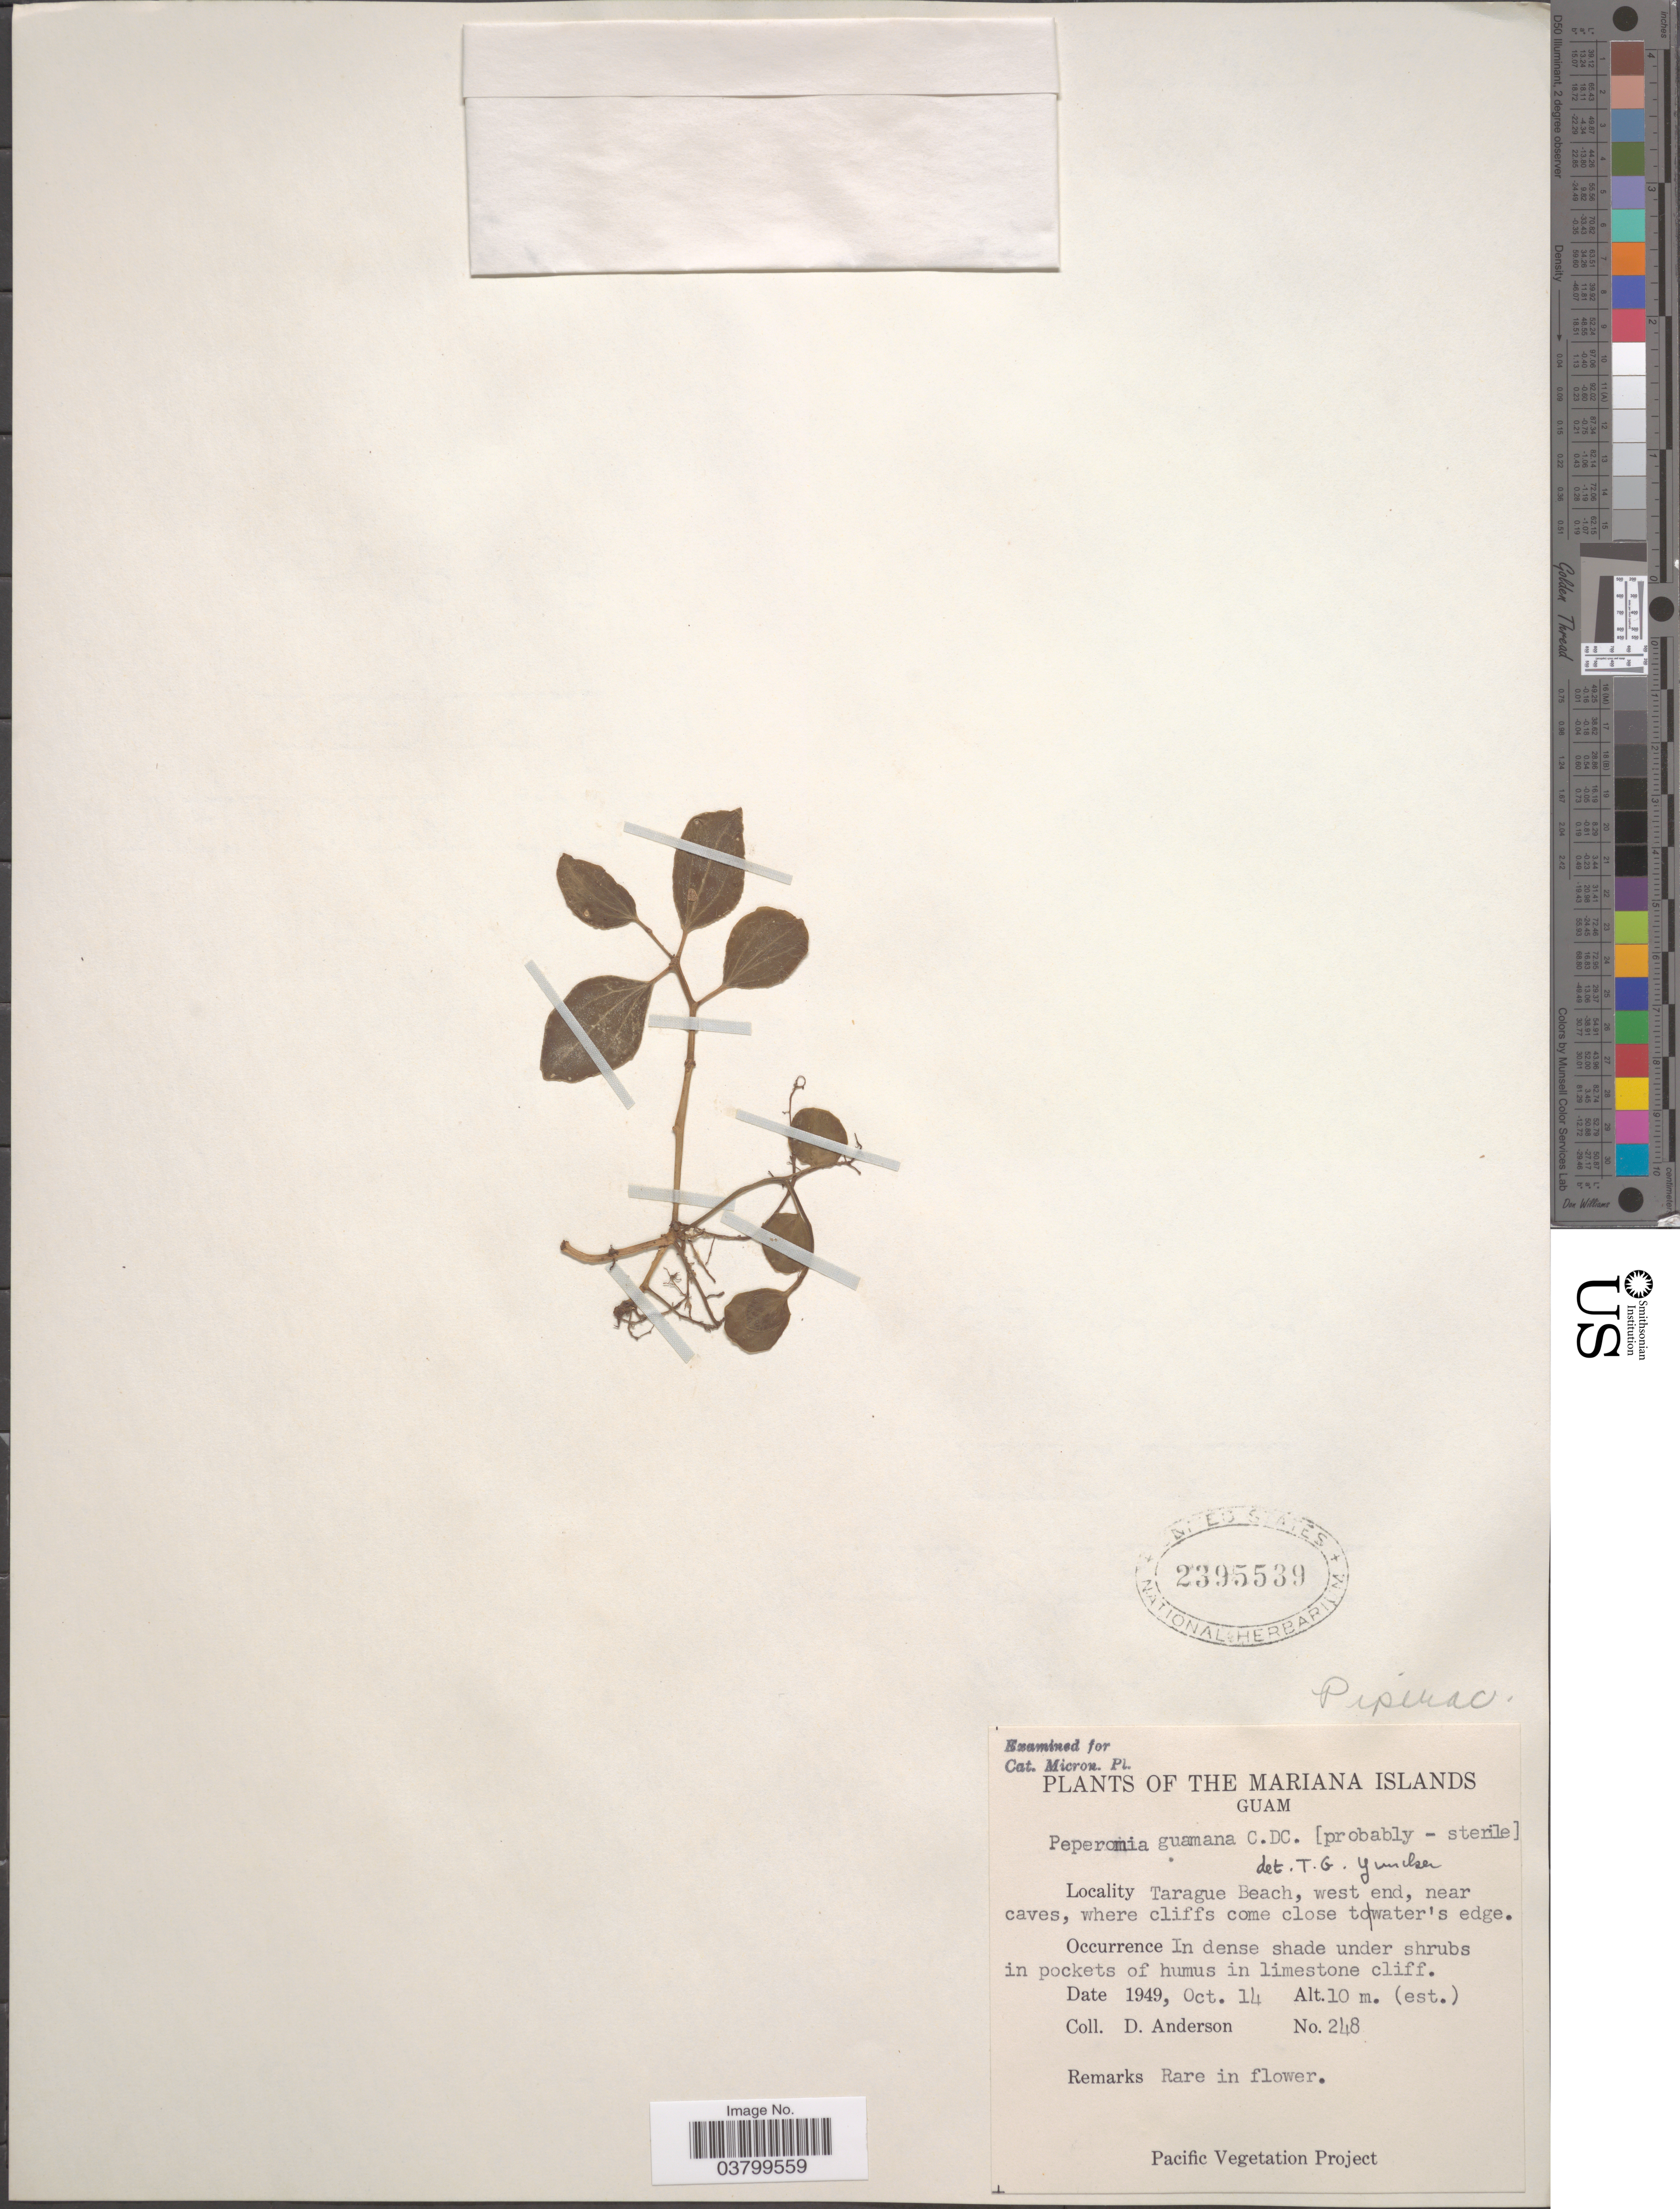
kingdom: Plantae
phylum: Tracheophyta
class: Magnoliopsida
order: Piperales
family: Piperaceae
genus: Peperomia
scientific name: Peperomia mariannensis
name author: C. DC.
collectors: D. Anderson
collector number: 248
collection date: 1949-10-14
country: Guam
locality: The Mariana Islands. Guam. Tarague Beach, west end, near caves, where cliffs come close to water's edge.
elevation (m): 10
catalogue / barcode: US 2395539